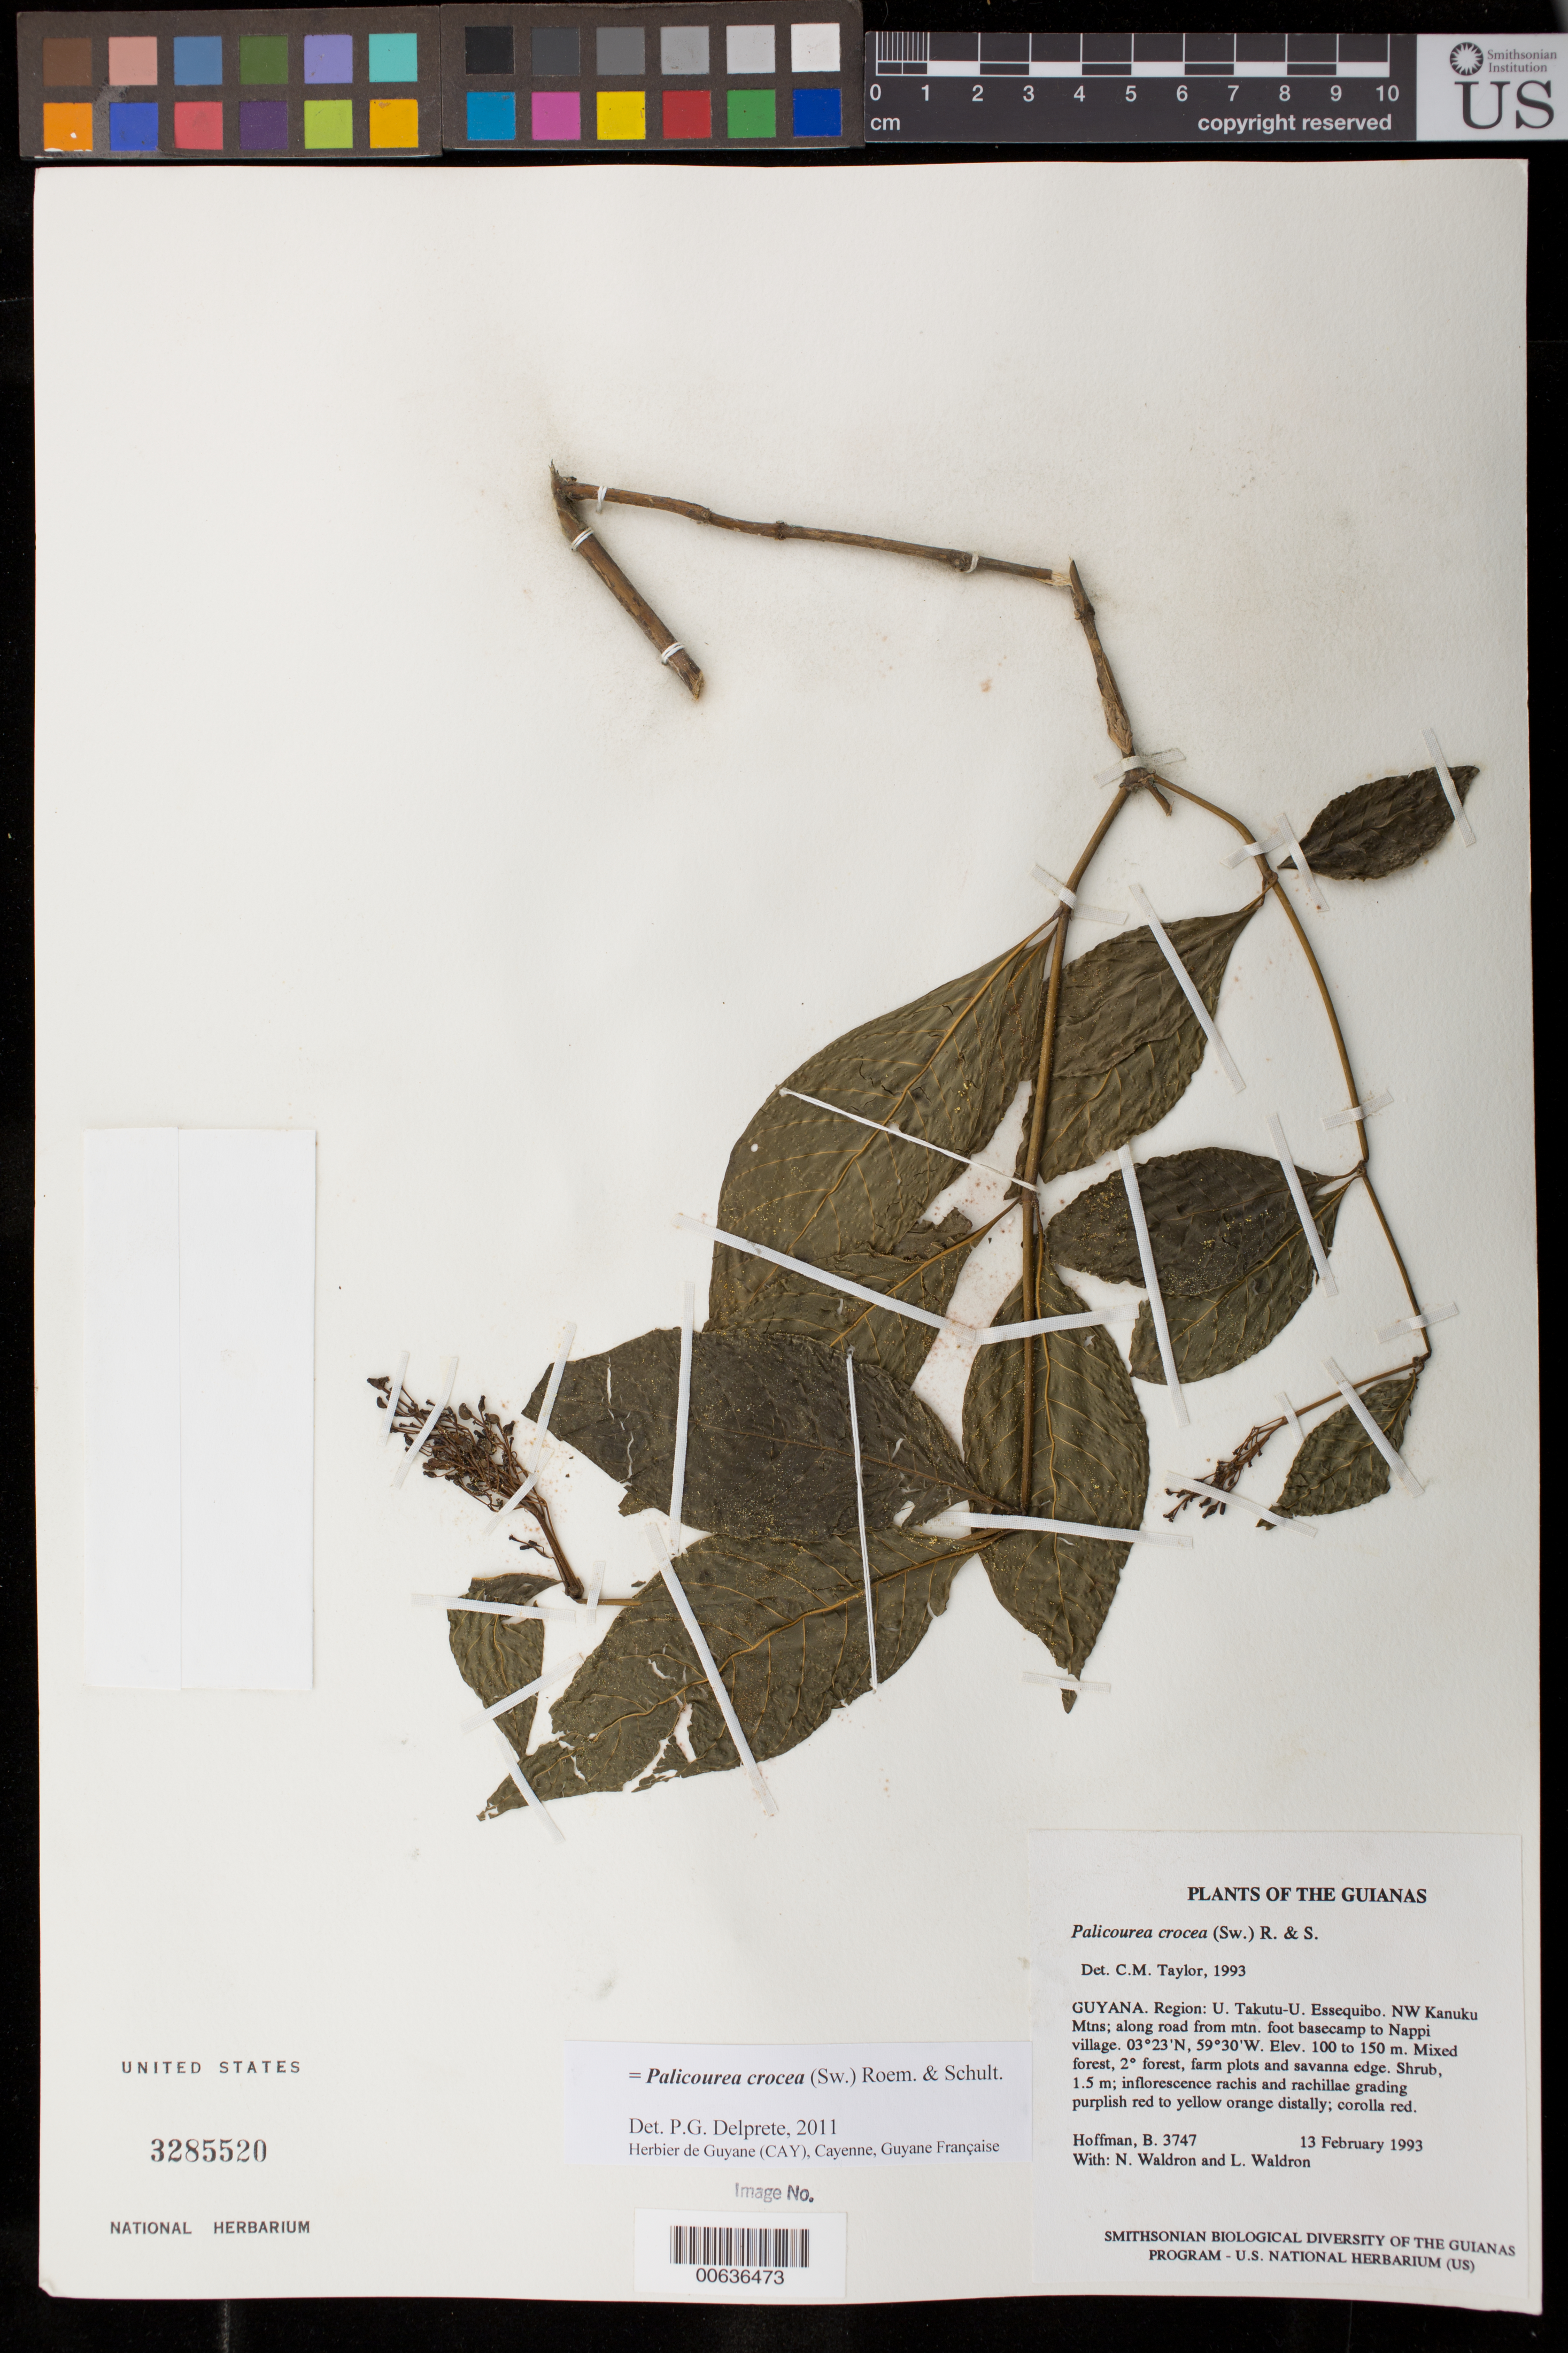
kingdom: Plantae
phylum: Tracheophyta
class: Magnoliopsida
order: Gentianales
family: Rubiaceae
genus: Palicourea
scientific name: Palicourea crocea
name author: (Sw.) Schult.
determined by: Taylor, Charlotte M.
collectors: B. Hoffman, N. Waldron & L. Waldron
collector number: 3747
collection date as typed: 13 February 1993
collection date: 1993-02-13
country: Guyana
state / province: U. Takutu-U. Essequibo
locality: NW Kanuku Mountains; along road from mountain foot basecamp to Nappi village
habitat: Mixed forest, secondary forest, farm plots and savanna edge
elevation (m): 100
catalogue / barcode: US 2285520